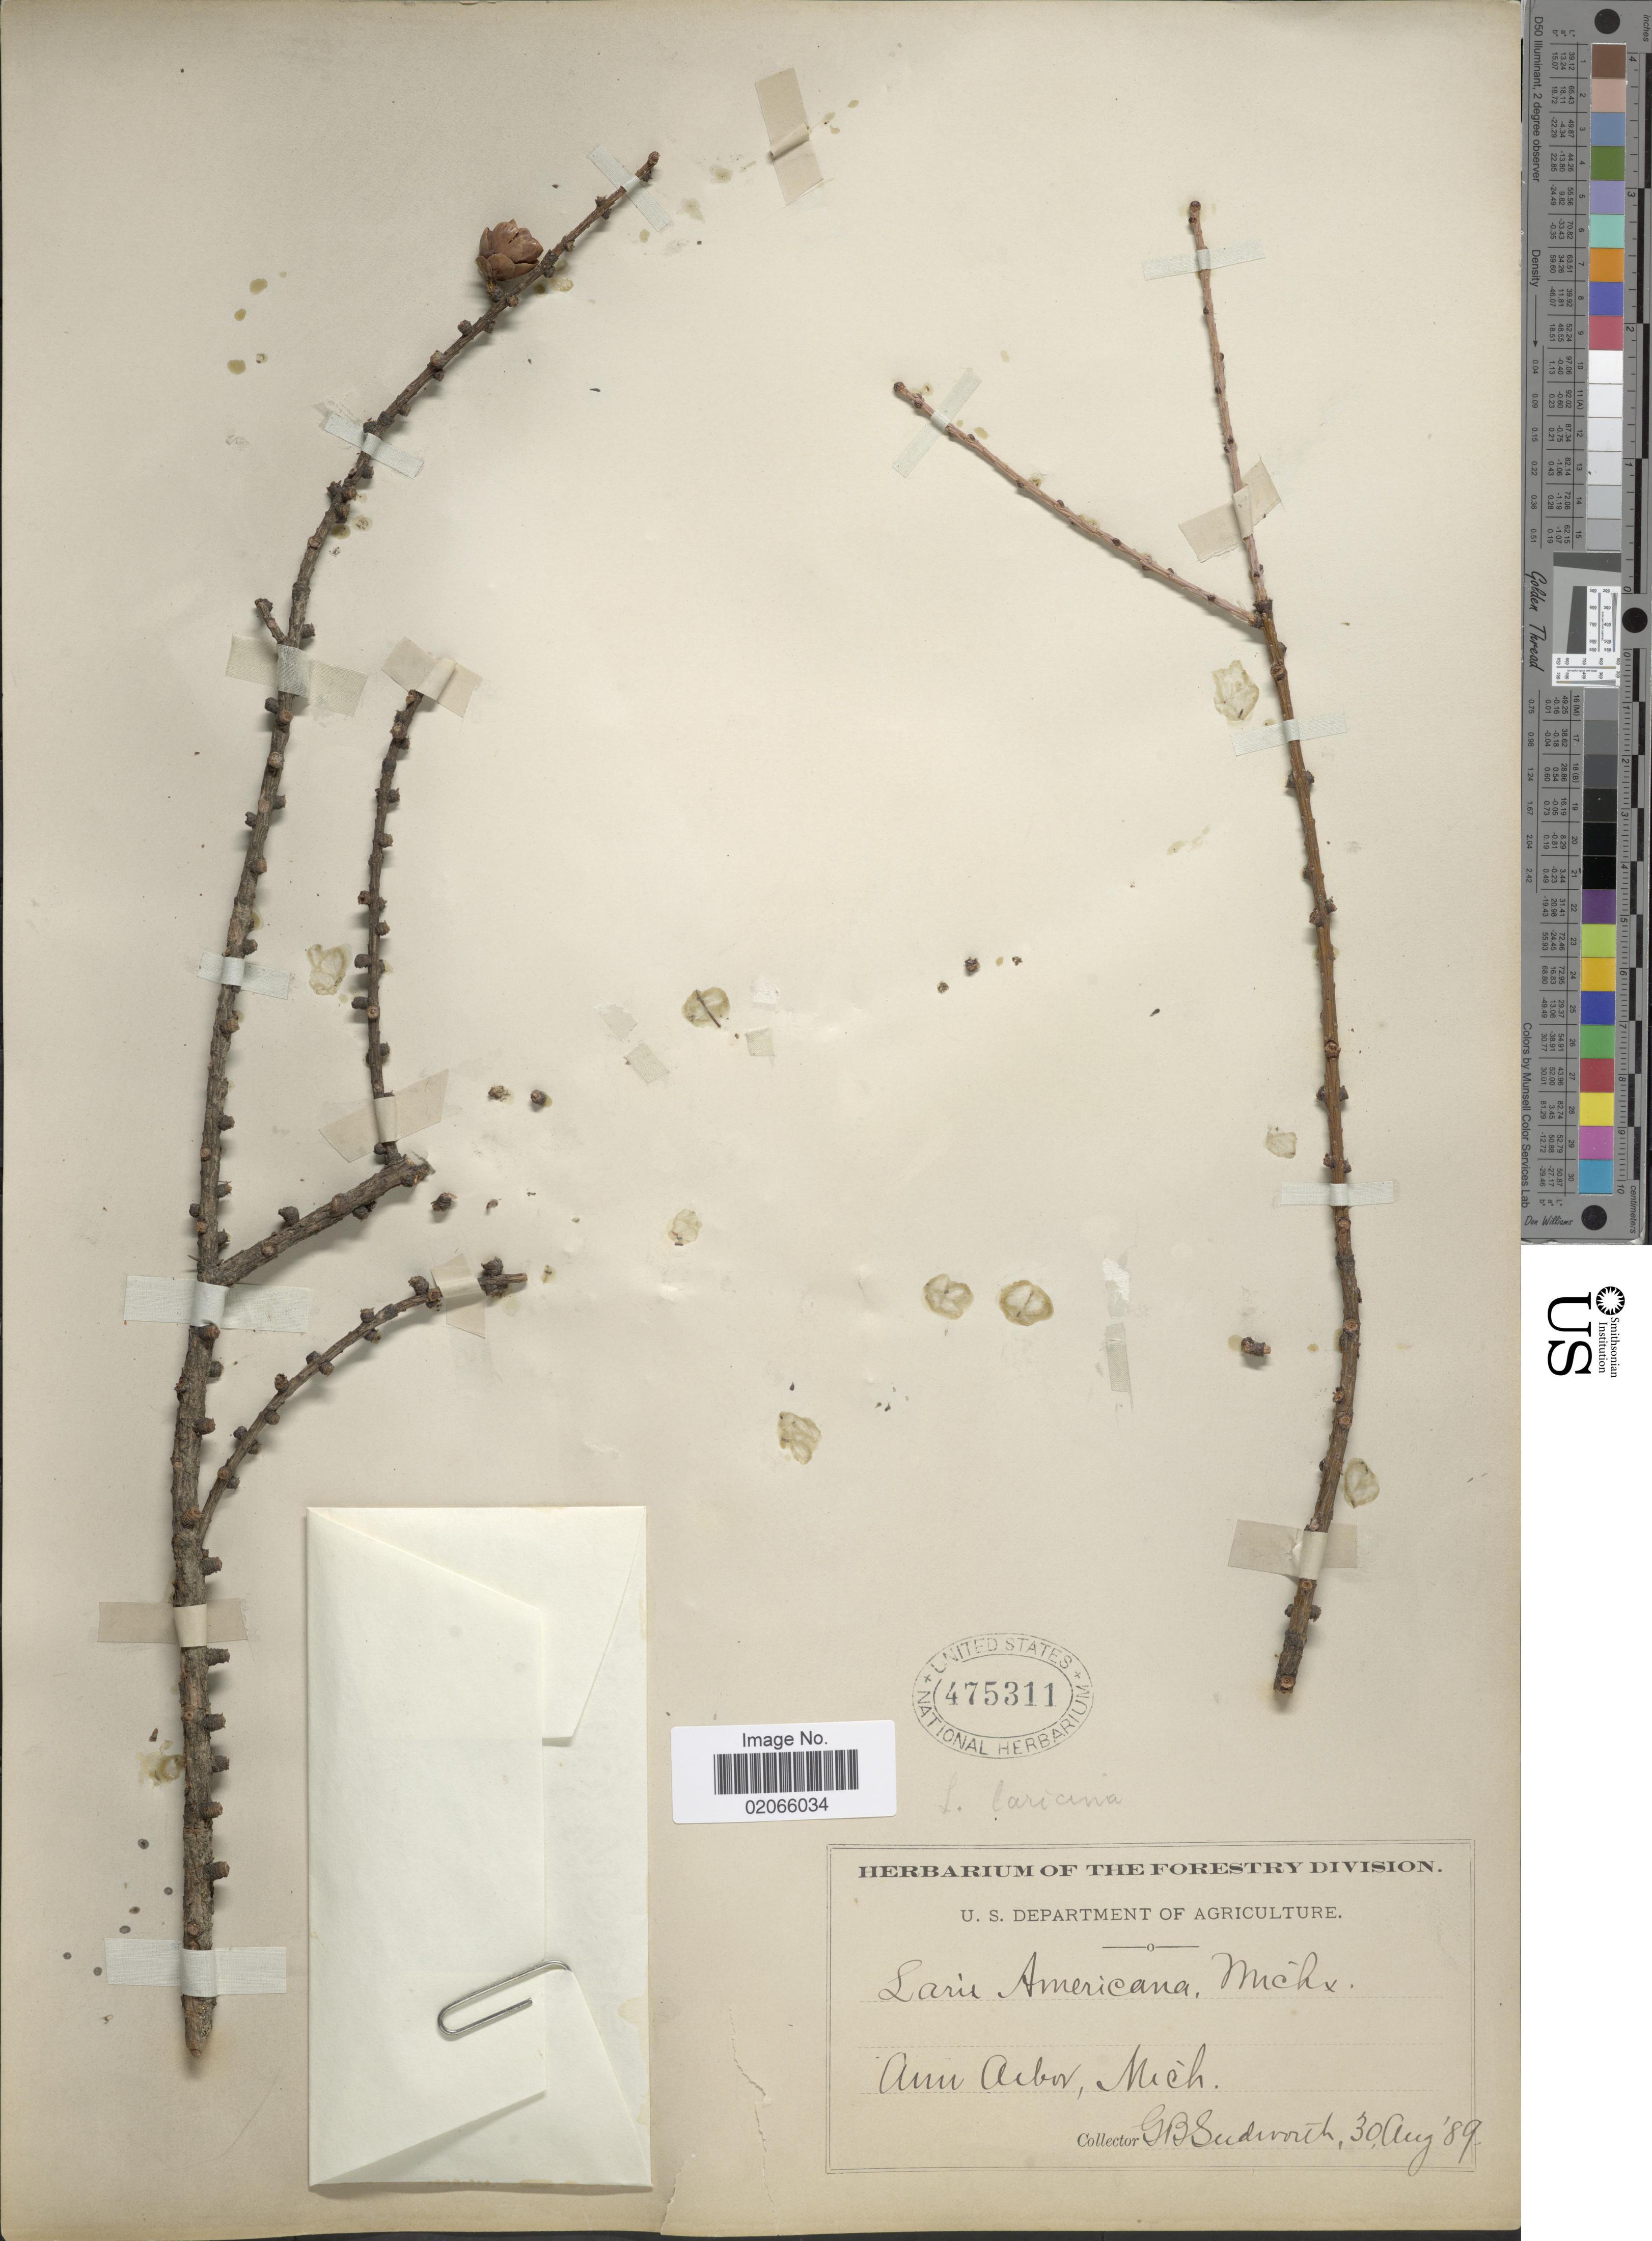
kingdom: Plantae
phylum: Tracheophyta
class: Pinopsida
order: Pinales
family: Pinaceae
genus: Larix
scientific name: Larix laricina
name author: (Du Roi) K. Koch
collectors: G. B. Sudworth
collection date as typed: Transcribed d/m/y: 30/8/89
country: United States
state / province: Michigan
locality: Ann Arbor, Mich.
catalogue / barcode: US 475311